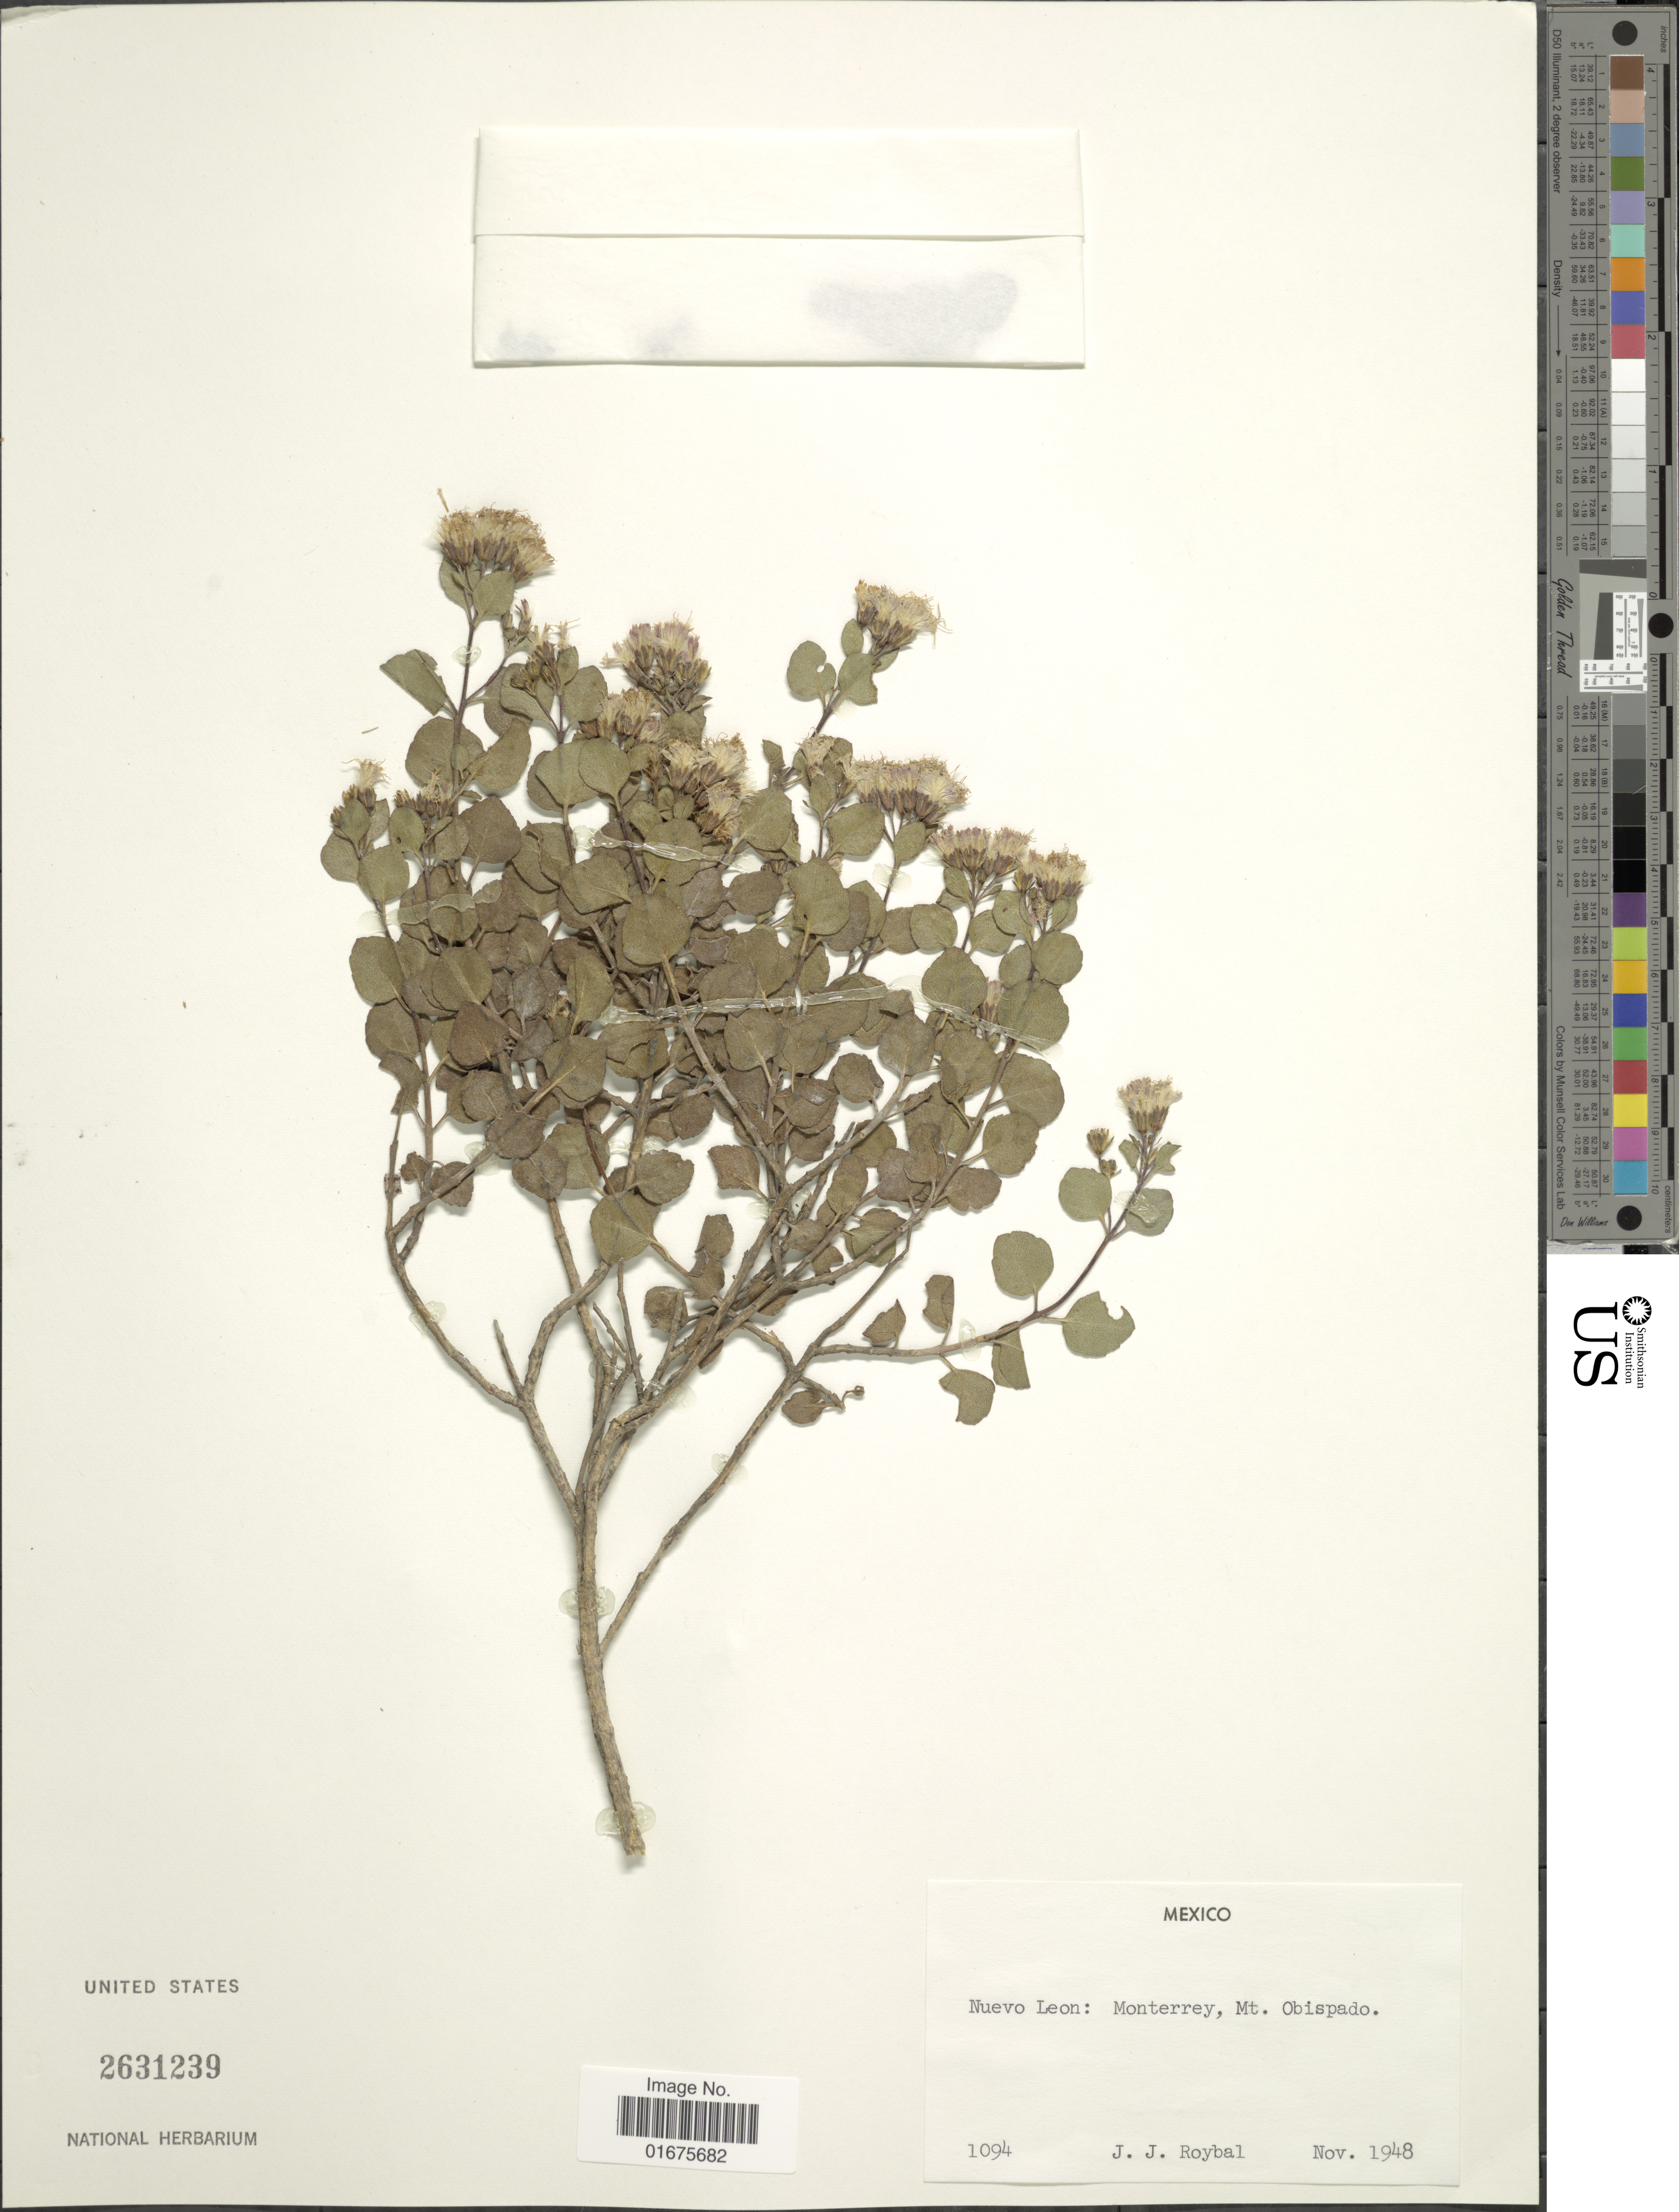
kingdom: Plantae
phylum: Tracheophyta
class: Magnoliopsida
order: Asterales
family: Asteraceae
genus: Ageratina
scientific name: Ageratina calophylla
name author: (B.L. Rob.) R.M. King & H. Rob.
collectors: J. J. Roybal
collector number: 1094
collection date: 1948-11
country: Mexico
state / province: Nuevo León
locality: Monterrey, Mt. Obispado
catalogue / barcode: US 2631239